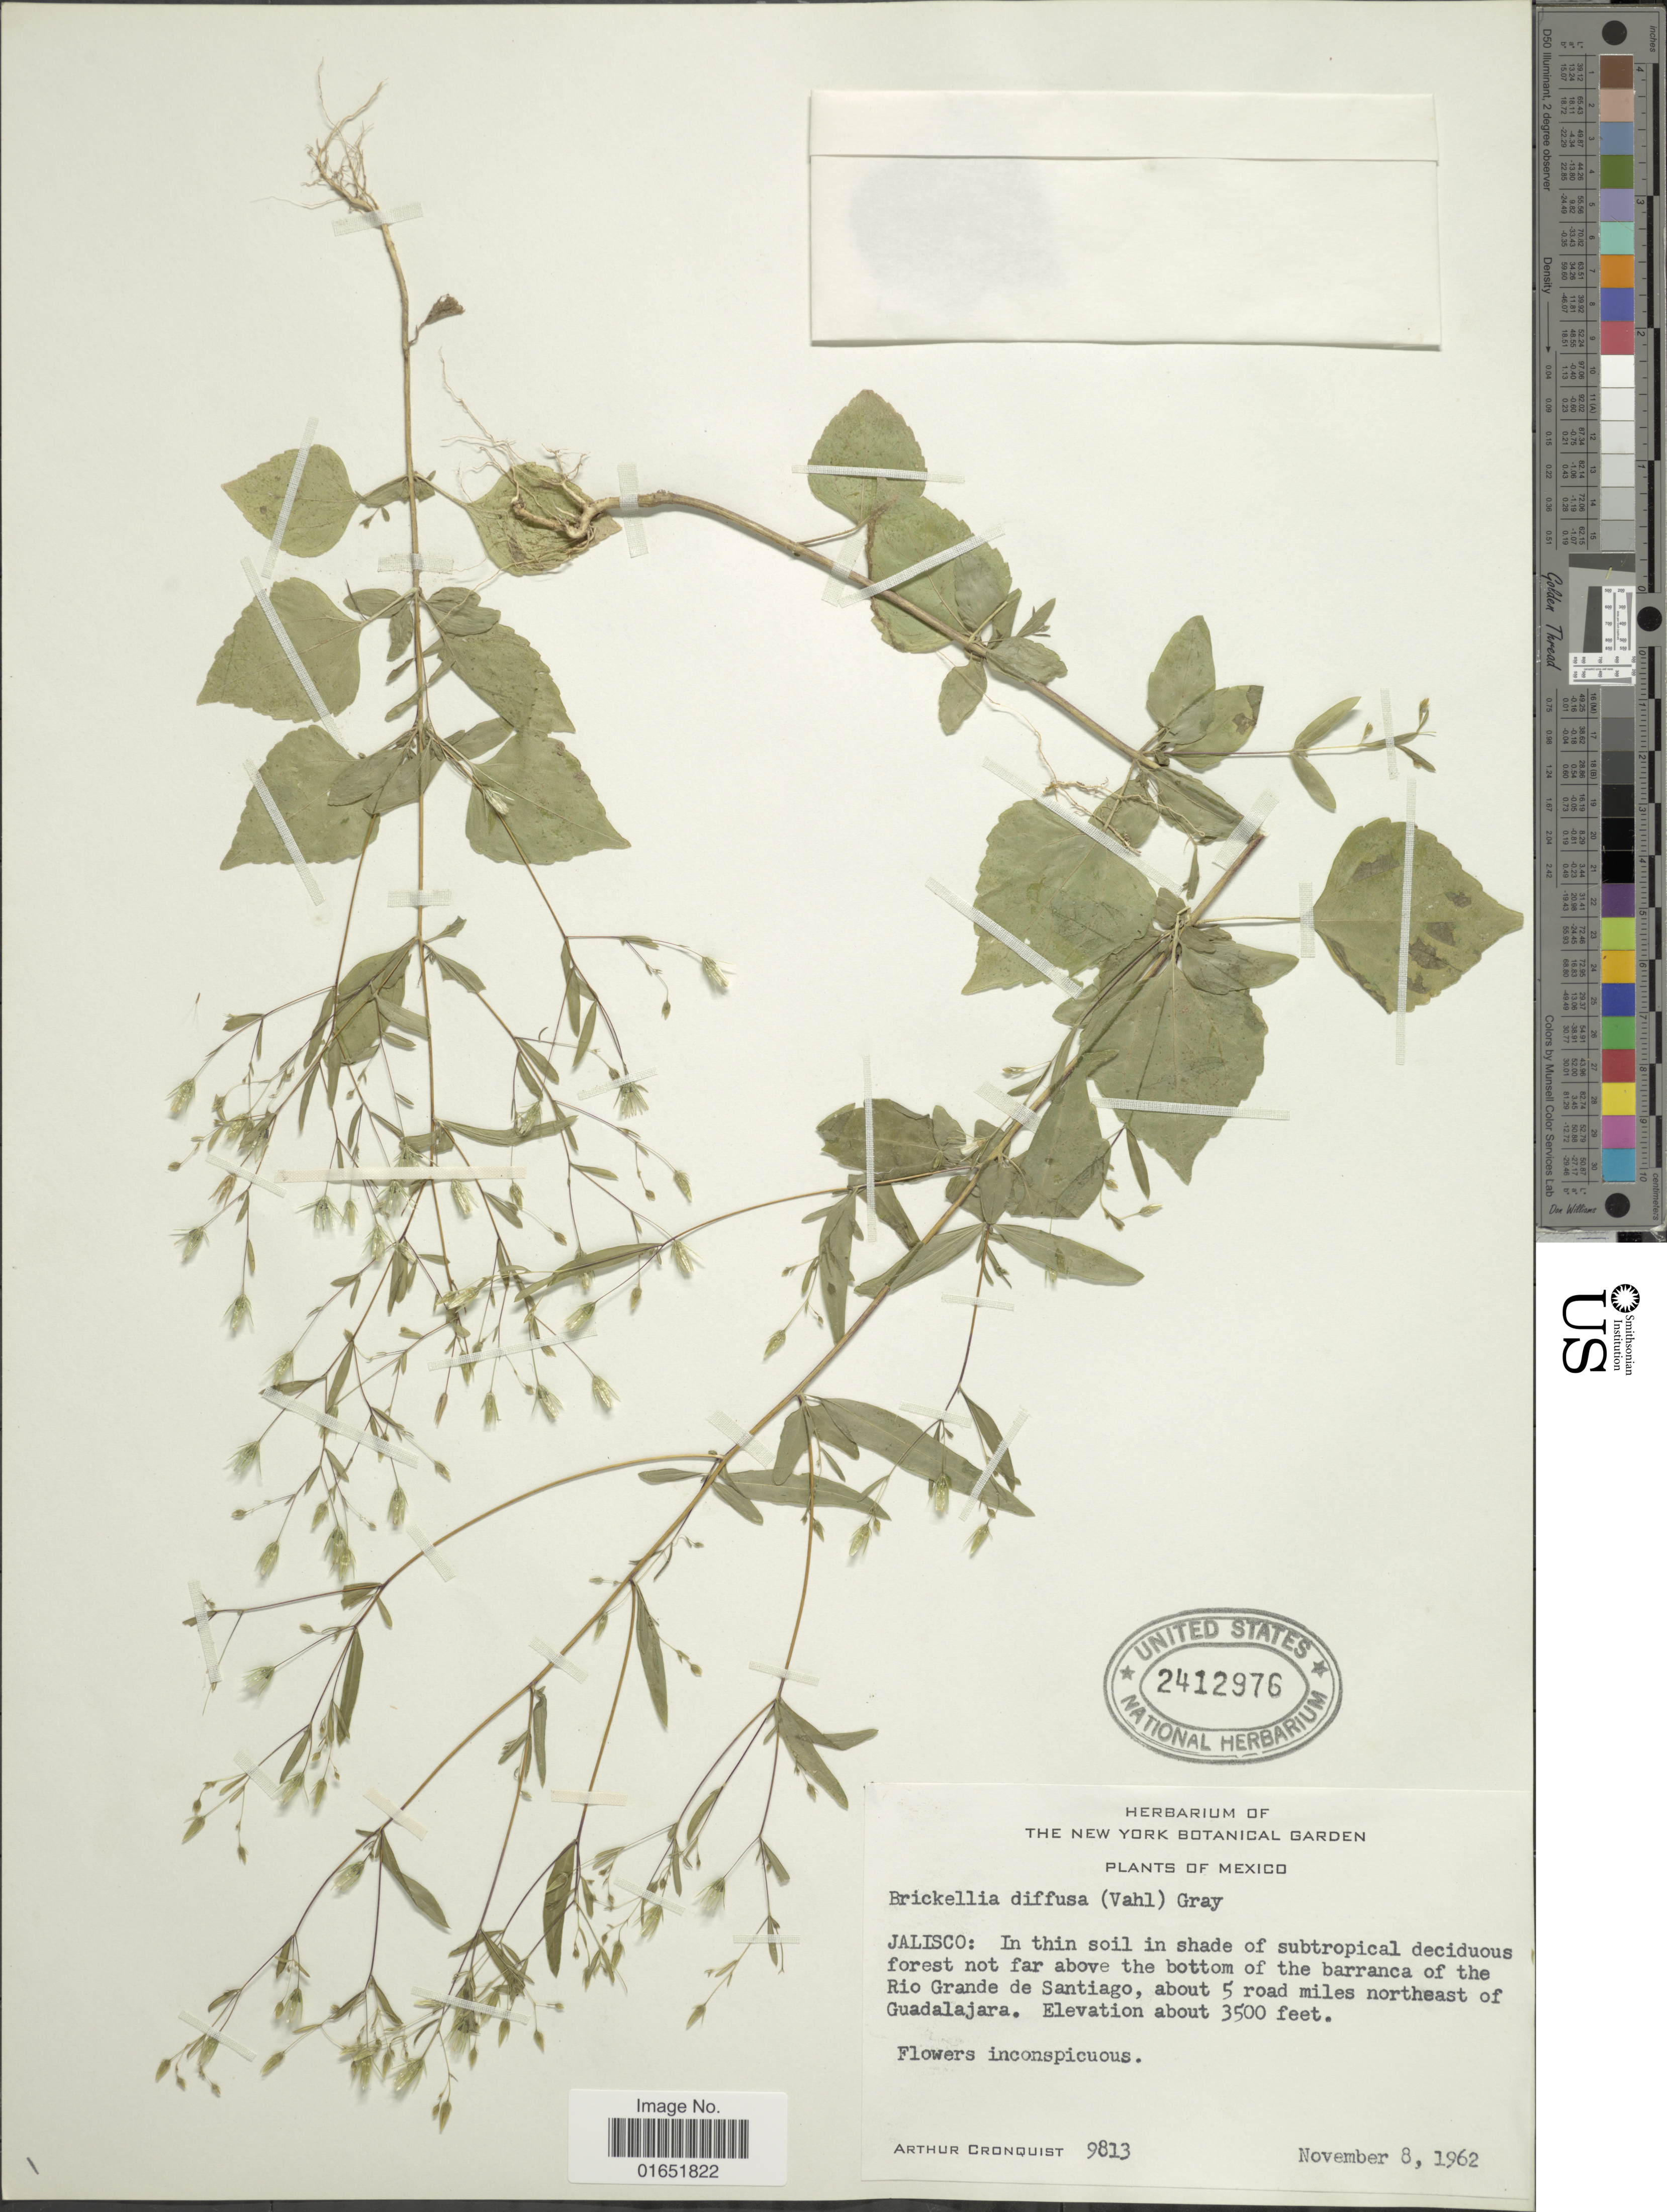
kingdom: Plantae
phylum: Tracheophyta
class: Magnoliopsida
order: Asterales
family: Asteraceae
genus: Brickellia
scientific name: Brickellia diffusa M.E. Jones, nom illeg.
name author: M.E. Jones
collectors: A. J. Cronquist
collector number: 9813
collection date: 1962-11-08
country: Mexico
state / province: Jalisco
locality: In thin soil in shade of subtropical deciduous forest not far above the bottom of the barranca of the Rio Grande de Santiago, about 5 road miles northeast of Guadalajara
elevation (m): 1067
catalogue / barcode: US 2412976